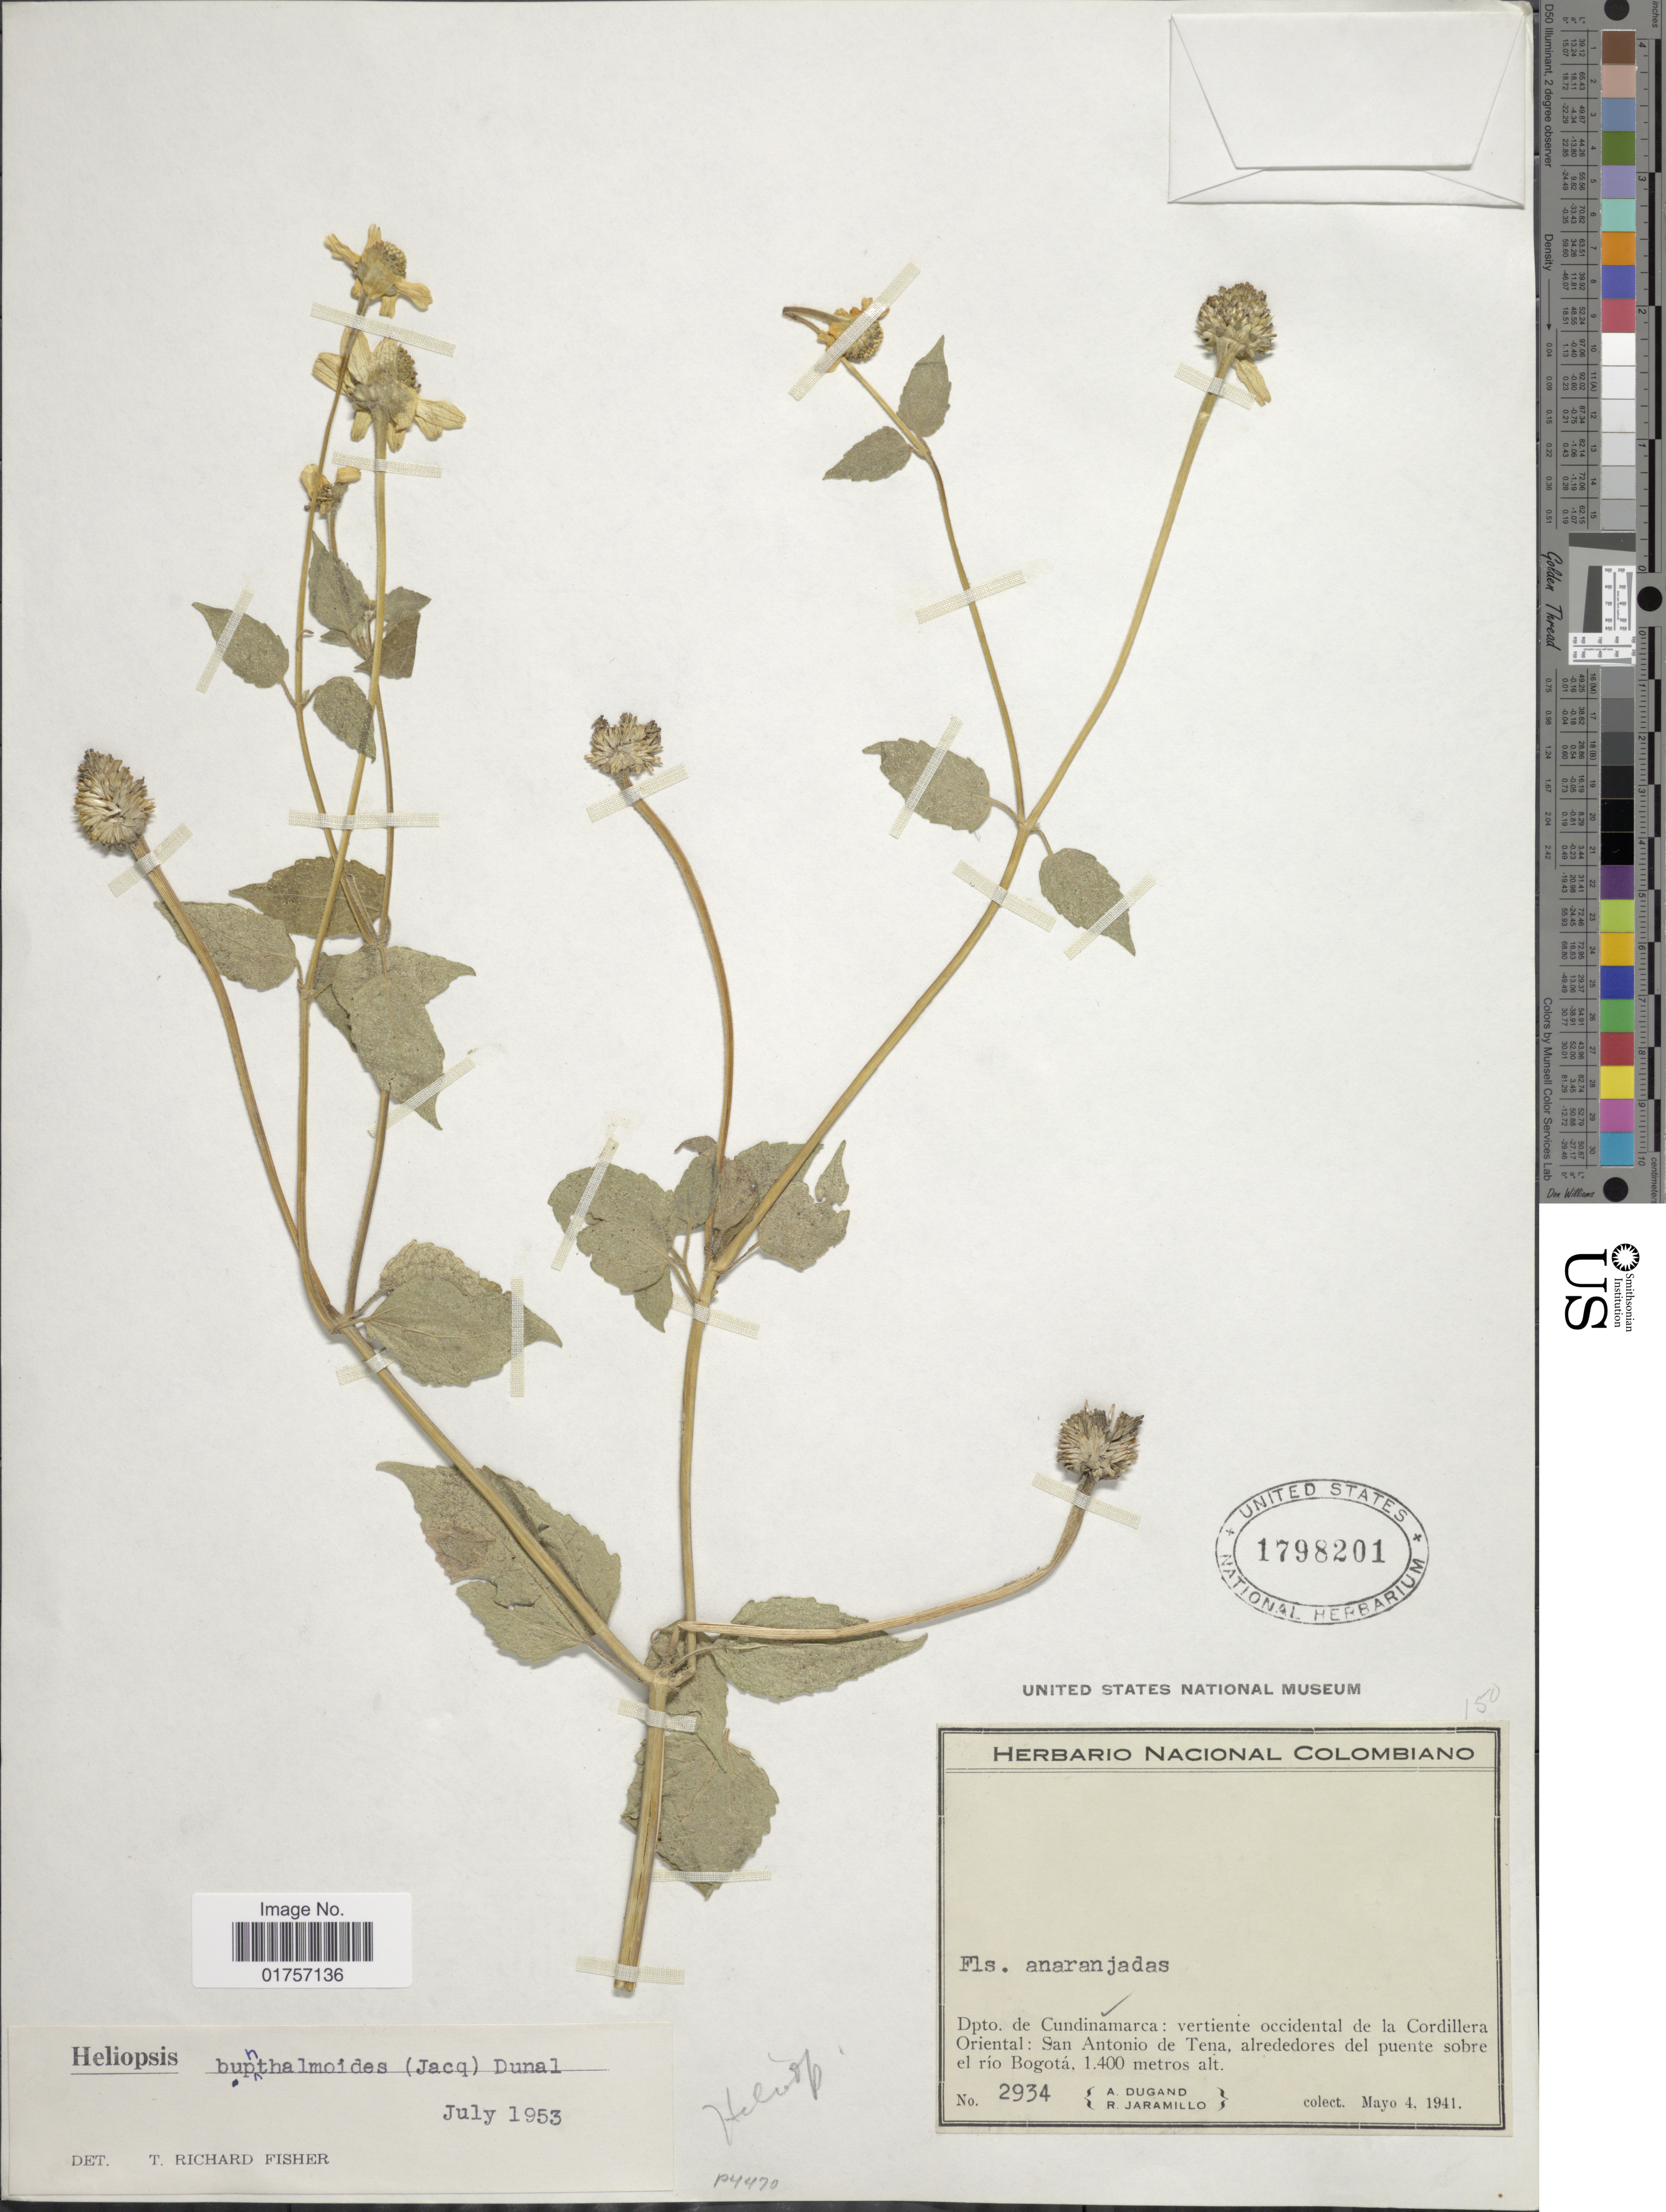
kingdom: Plantae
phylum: Tracheophyta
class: Magnoliopsida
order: Asterales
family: Asteraceae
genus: Heliopsis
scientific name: Heliopsis buphthalmoides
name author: (Jacq.) Dunal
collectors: A. Dugand & R. Jaramillo M.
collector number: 2934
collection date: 1941-05-04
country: Colombia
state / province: Cundinamarca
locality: Vertiente occidental de la Cordillera Oriental: San Antonio de Tena, alrededores del puente sobre el río Bogotá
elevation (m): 1400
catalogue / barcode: US 1798201